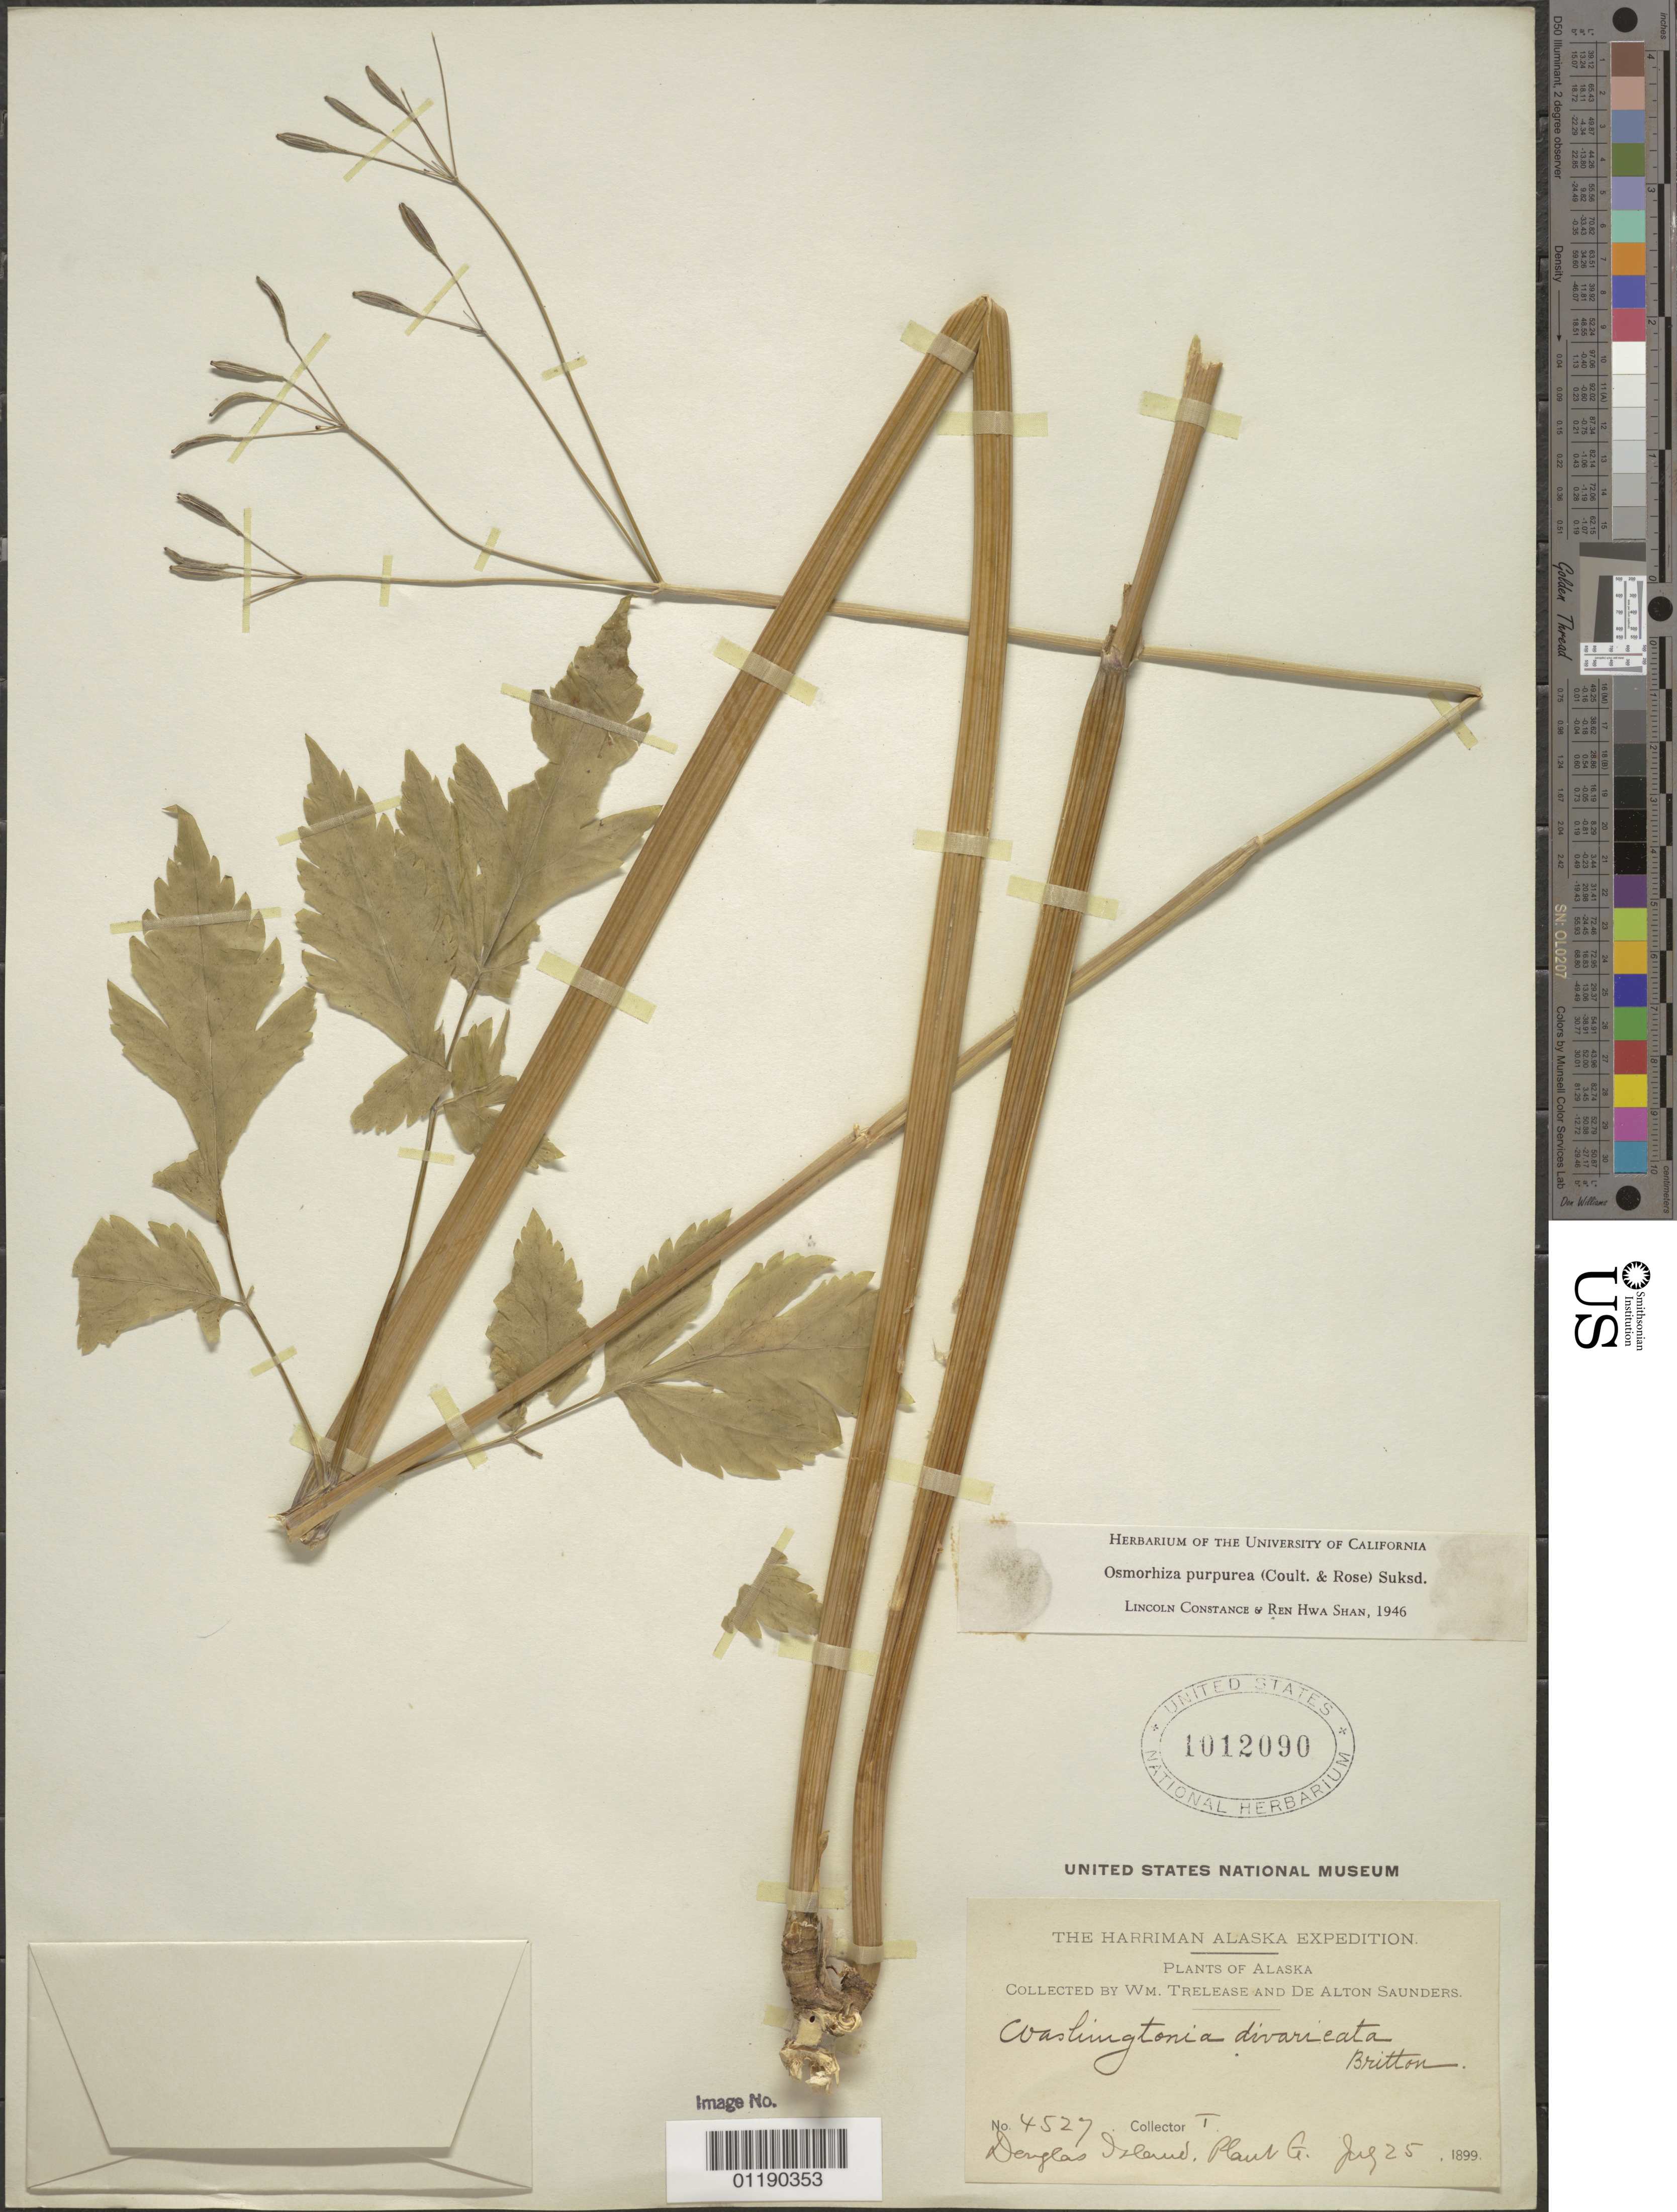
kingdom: Plantae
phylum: Tracheophyta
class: Magnoliopsida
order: Apiales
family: Apiaceae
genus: Osmorhiza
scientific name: Osmorhiza purpurea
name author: (J.M. Coult. & Rose) Suksd.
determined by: Constance, L.; Shan, R. H.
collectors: W. Trelease & D. Saunders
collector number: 4527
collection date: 1899-07-25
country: United States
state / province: Alaska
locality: Douglas Island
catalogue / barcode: US 1012090